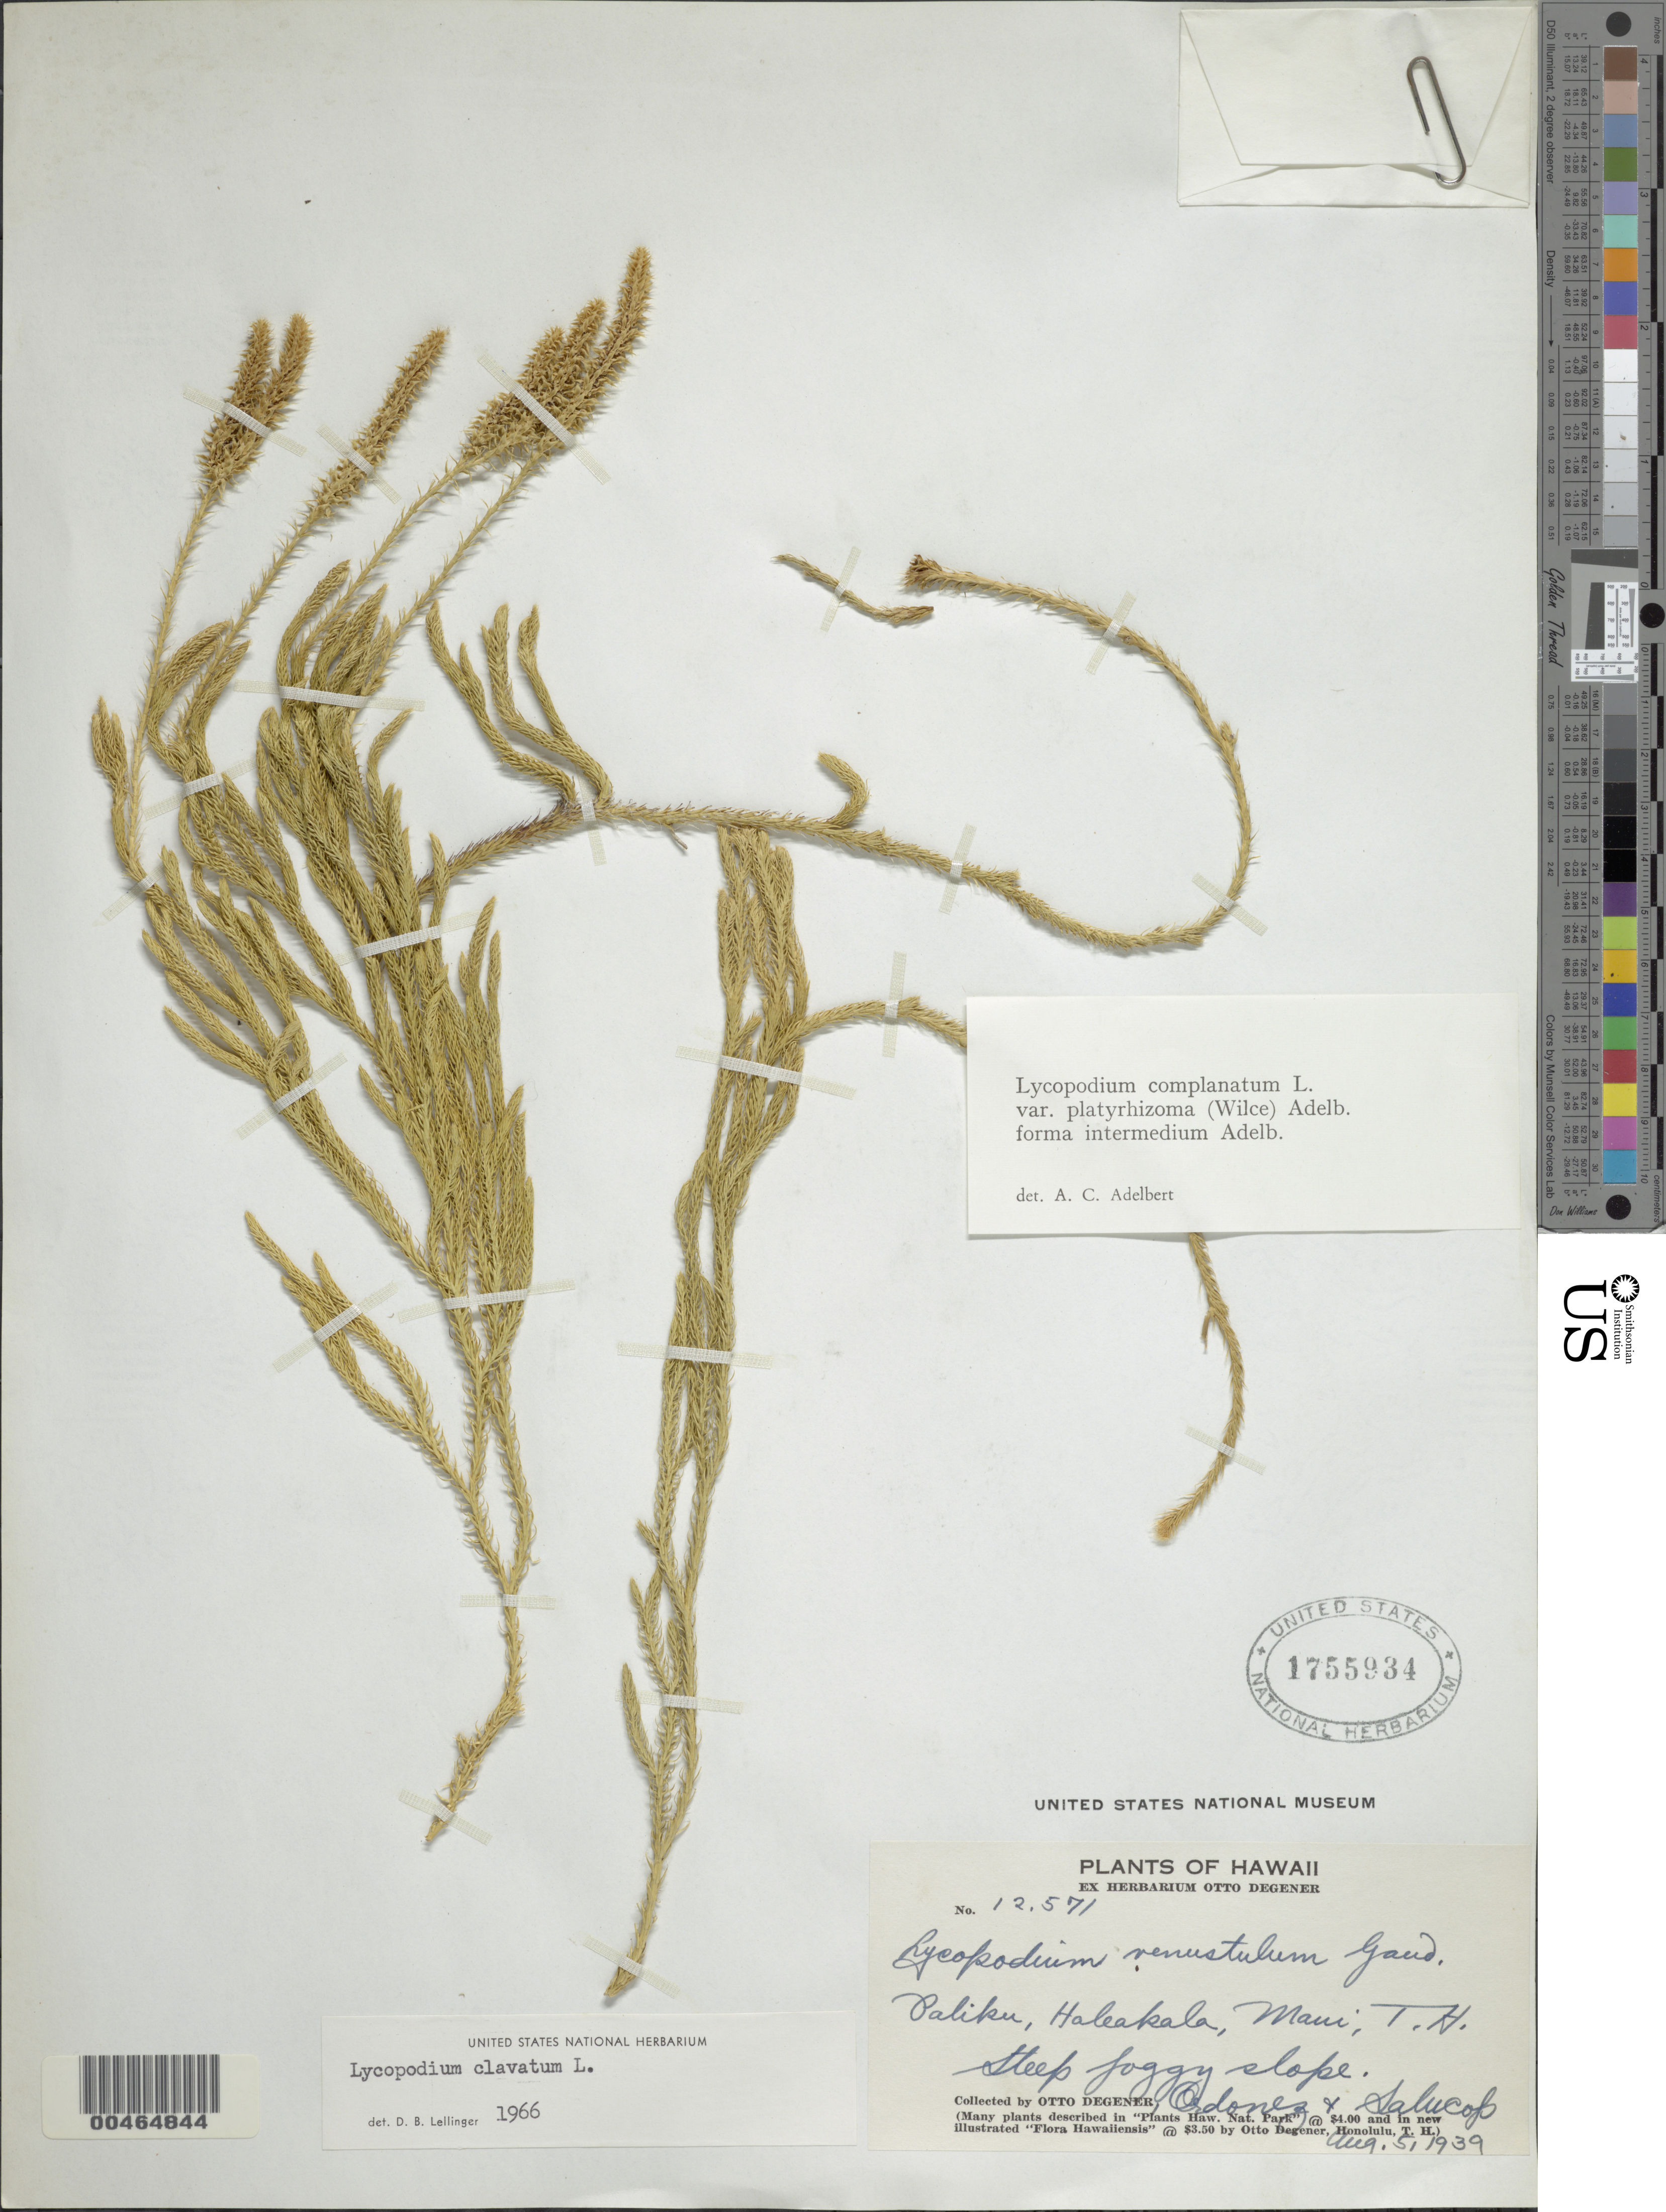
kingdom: Plantae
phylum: Tracheophyta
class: Lycopodiopsida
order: Lycopodiales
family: Lycopodiaceae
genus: Lycopodium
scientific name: Lycopodium clavatum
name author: L.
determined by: Lellinger, David B., (BOT), Smithsonian Institution - National Museum of Natural History (UNITED STATES)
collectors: O. Degener, Ordonez & -- Salucop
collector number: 12571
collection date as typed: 5 Aug 1939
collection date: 1939-08-05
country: United States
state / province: Hawaii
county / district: Maui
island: Maui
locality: Paliku, Haleakala, Maui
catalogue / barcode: US 1755934